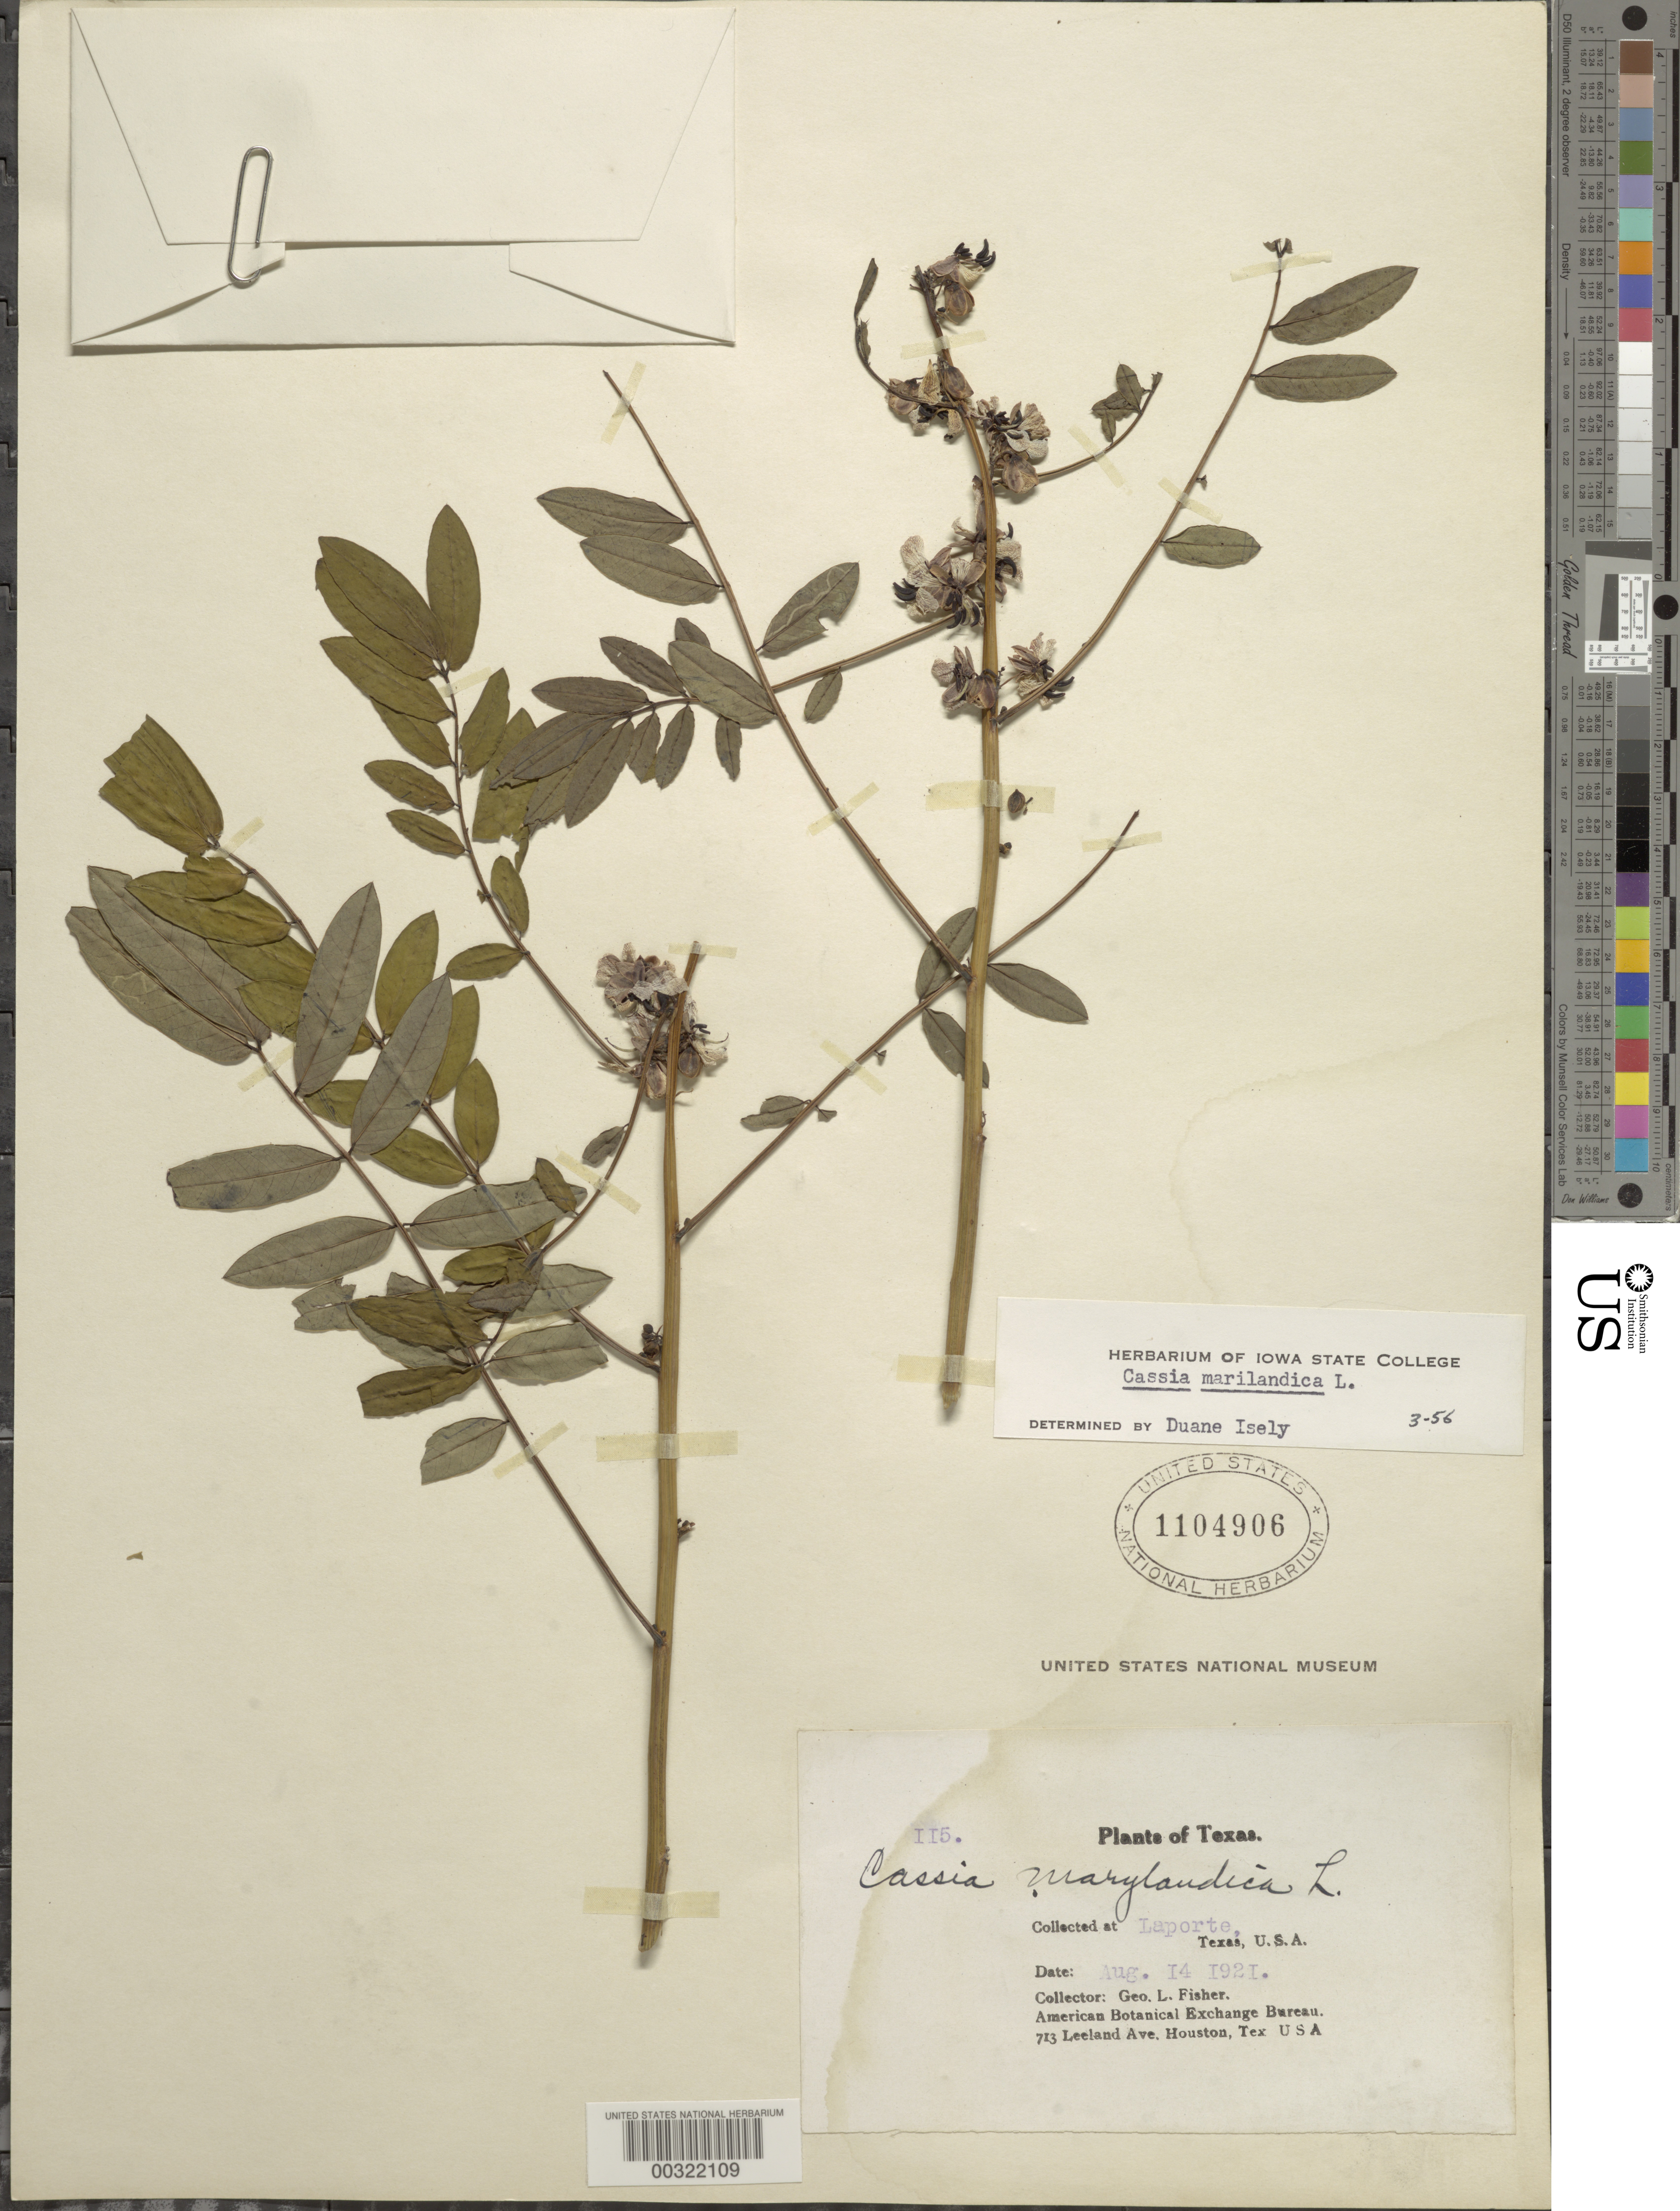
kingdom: Plantae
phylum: Tracheophyta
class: Magnoliopsida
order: Fabales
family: Fabaceae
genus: Senna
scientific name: Senna marilandica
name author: (L.) Link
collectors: G. L. Fisher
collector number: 115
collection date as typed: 14 Aug 1921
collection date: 1921-08-14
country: United States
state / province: Texas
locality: Laporte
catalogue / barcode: US 1104906